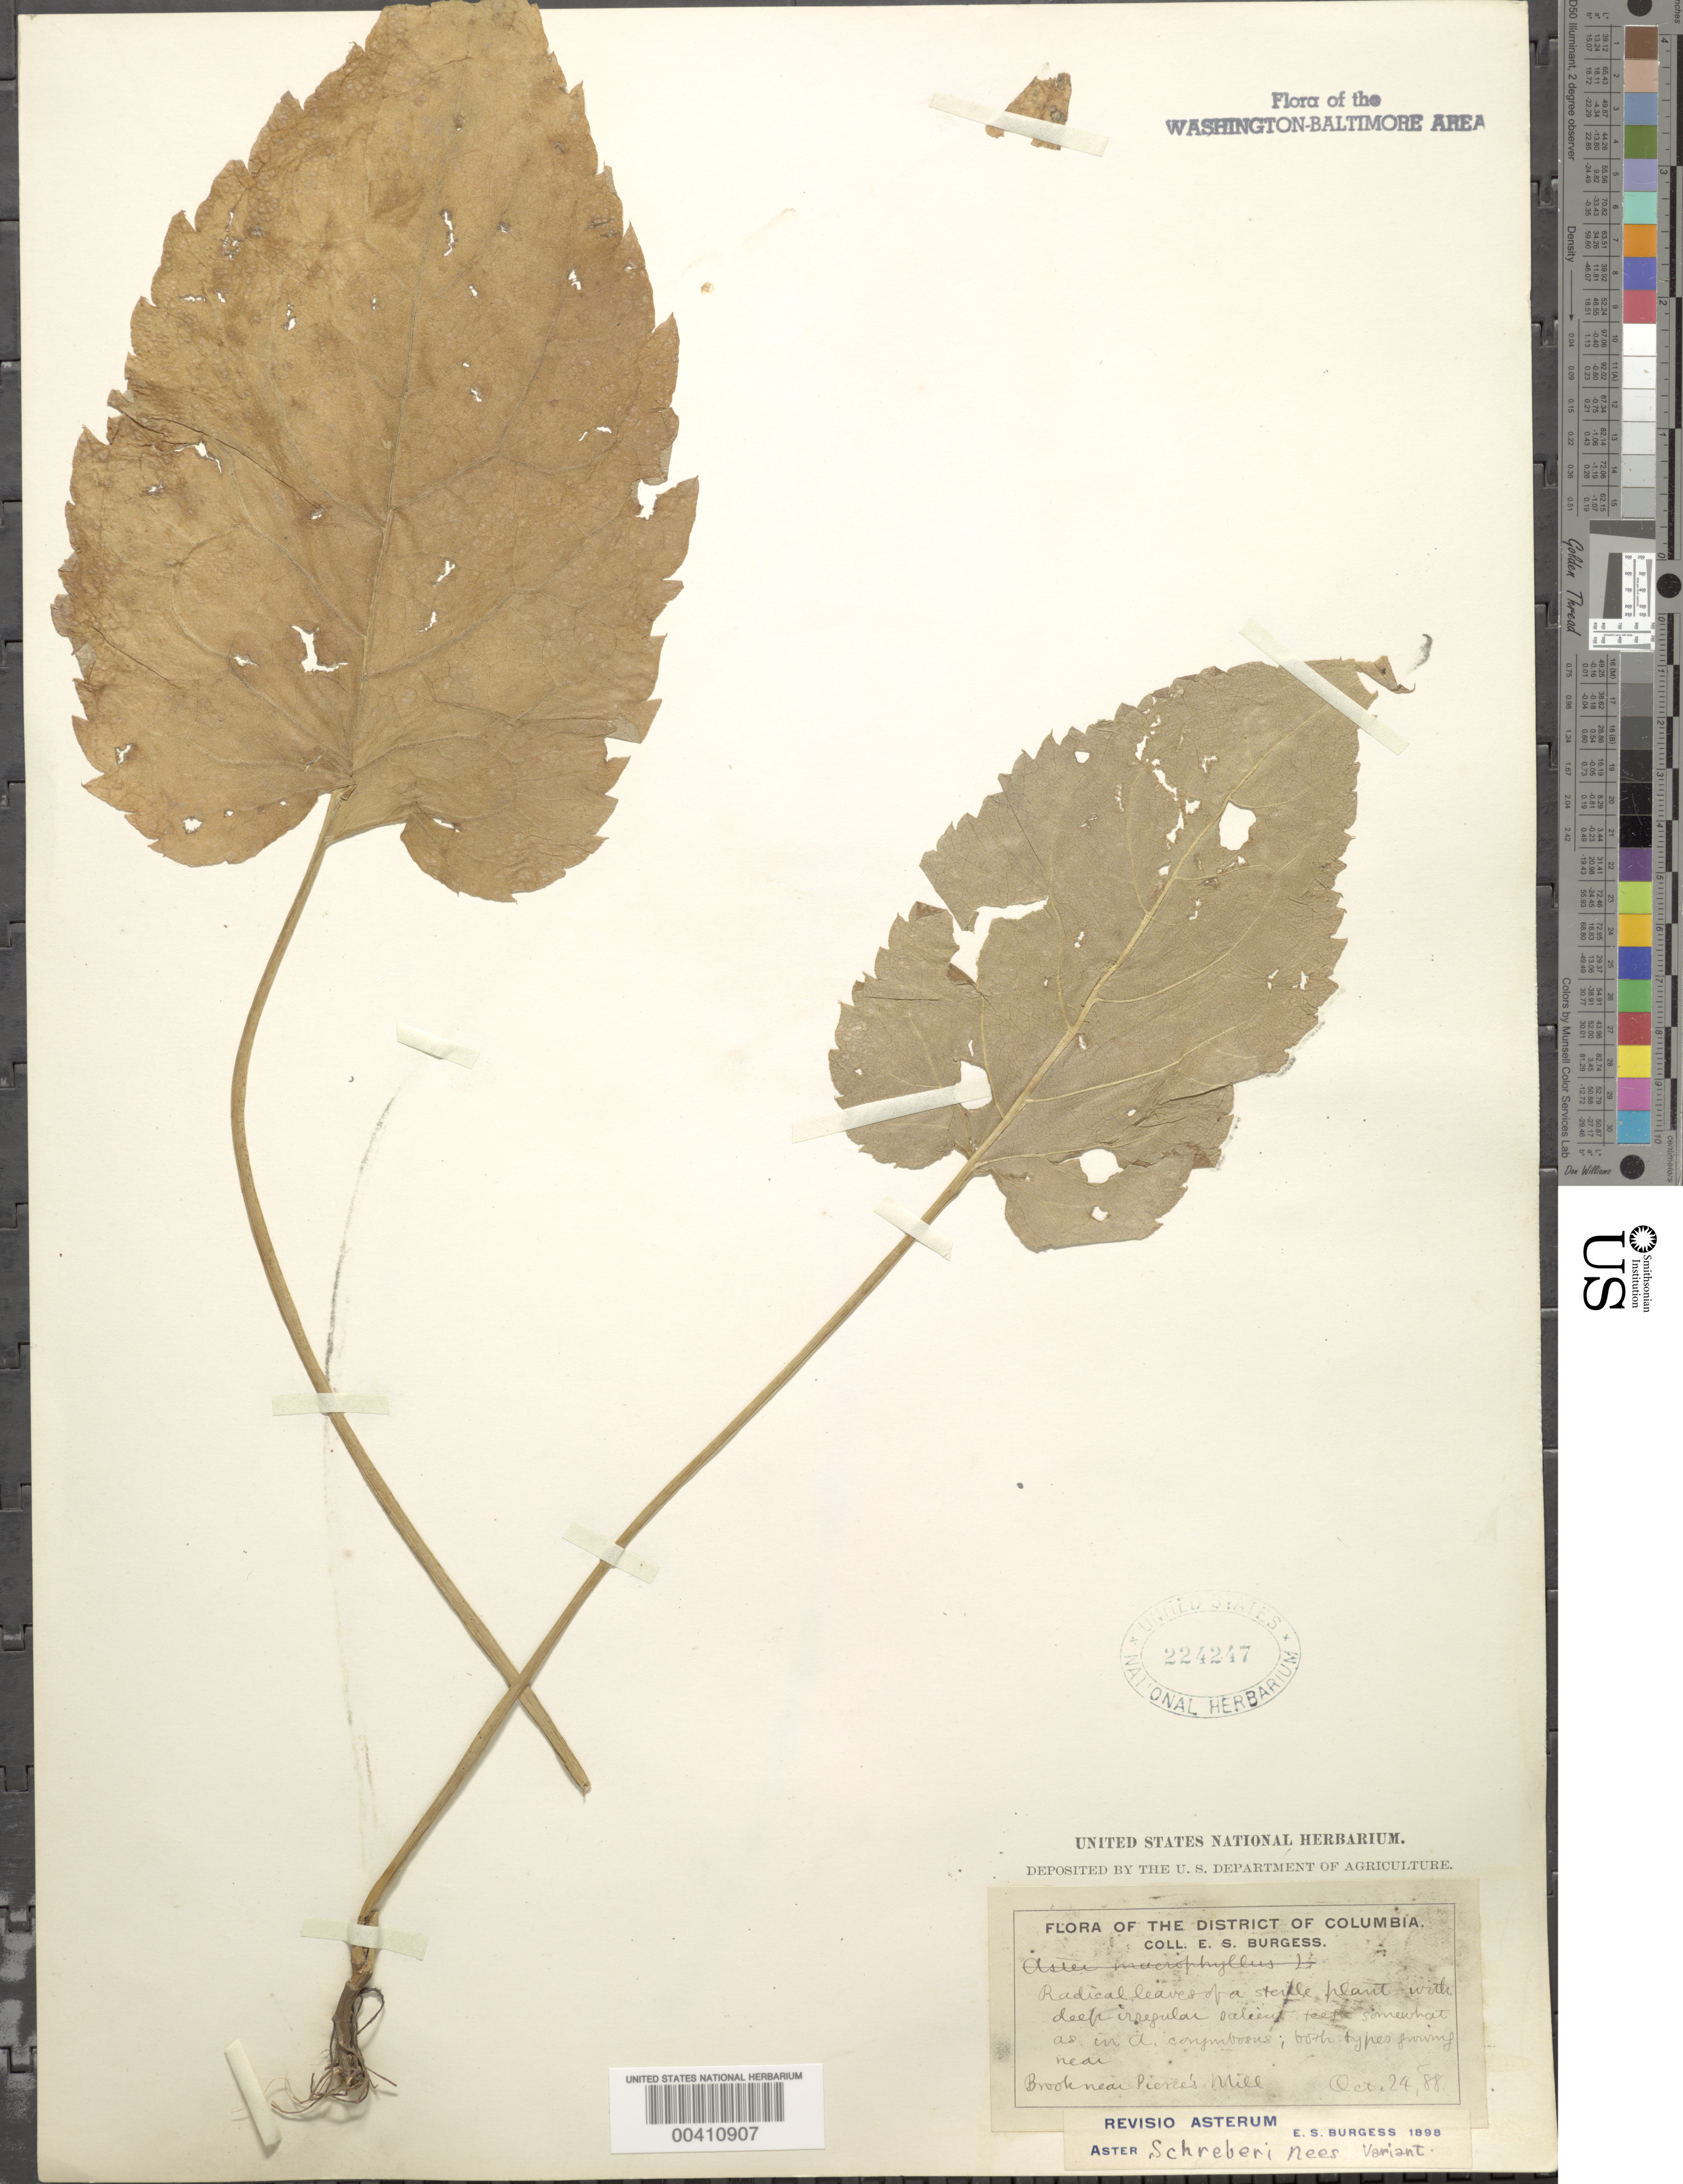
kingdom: Plantae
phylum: Tracheophyta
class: Magnoliopsida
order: Asterales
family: Asteraceae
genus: Eurybia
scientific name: Eurybia schreberi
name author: (Nees) Nees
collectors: E. Burgess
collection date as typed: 24 Oct 1888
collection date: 1888-10-24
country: United States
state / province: District of Columbia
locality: Near Pierce's Mill Rock Creek Park & vicinity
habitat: Growing near Aster corymbosus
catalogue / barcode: US 224247